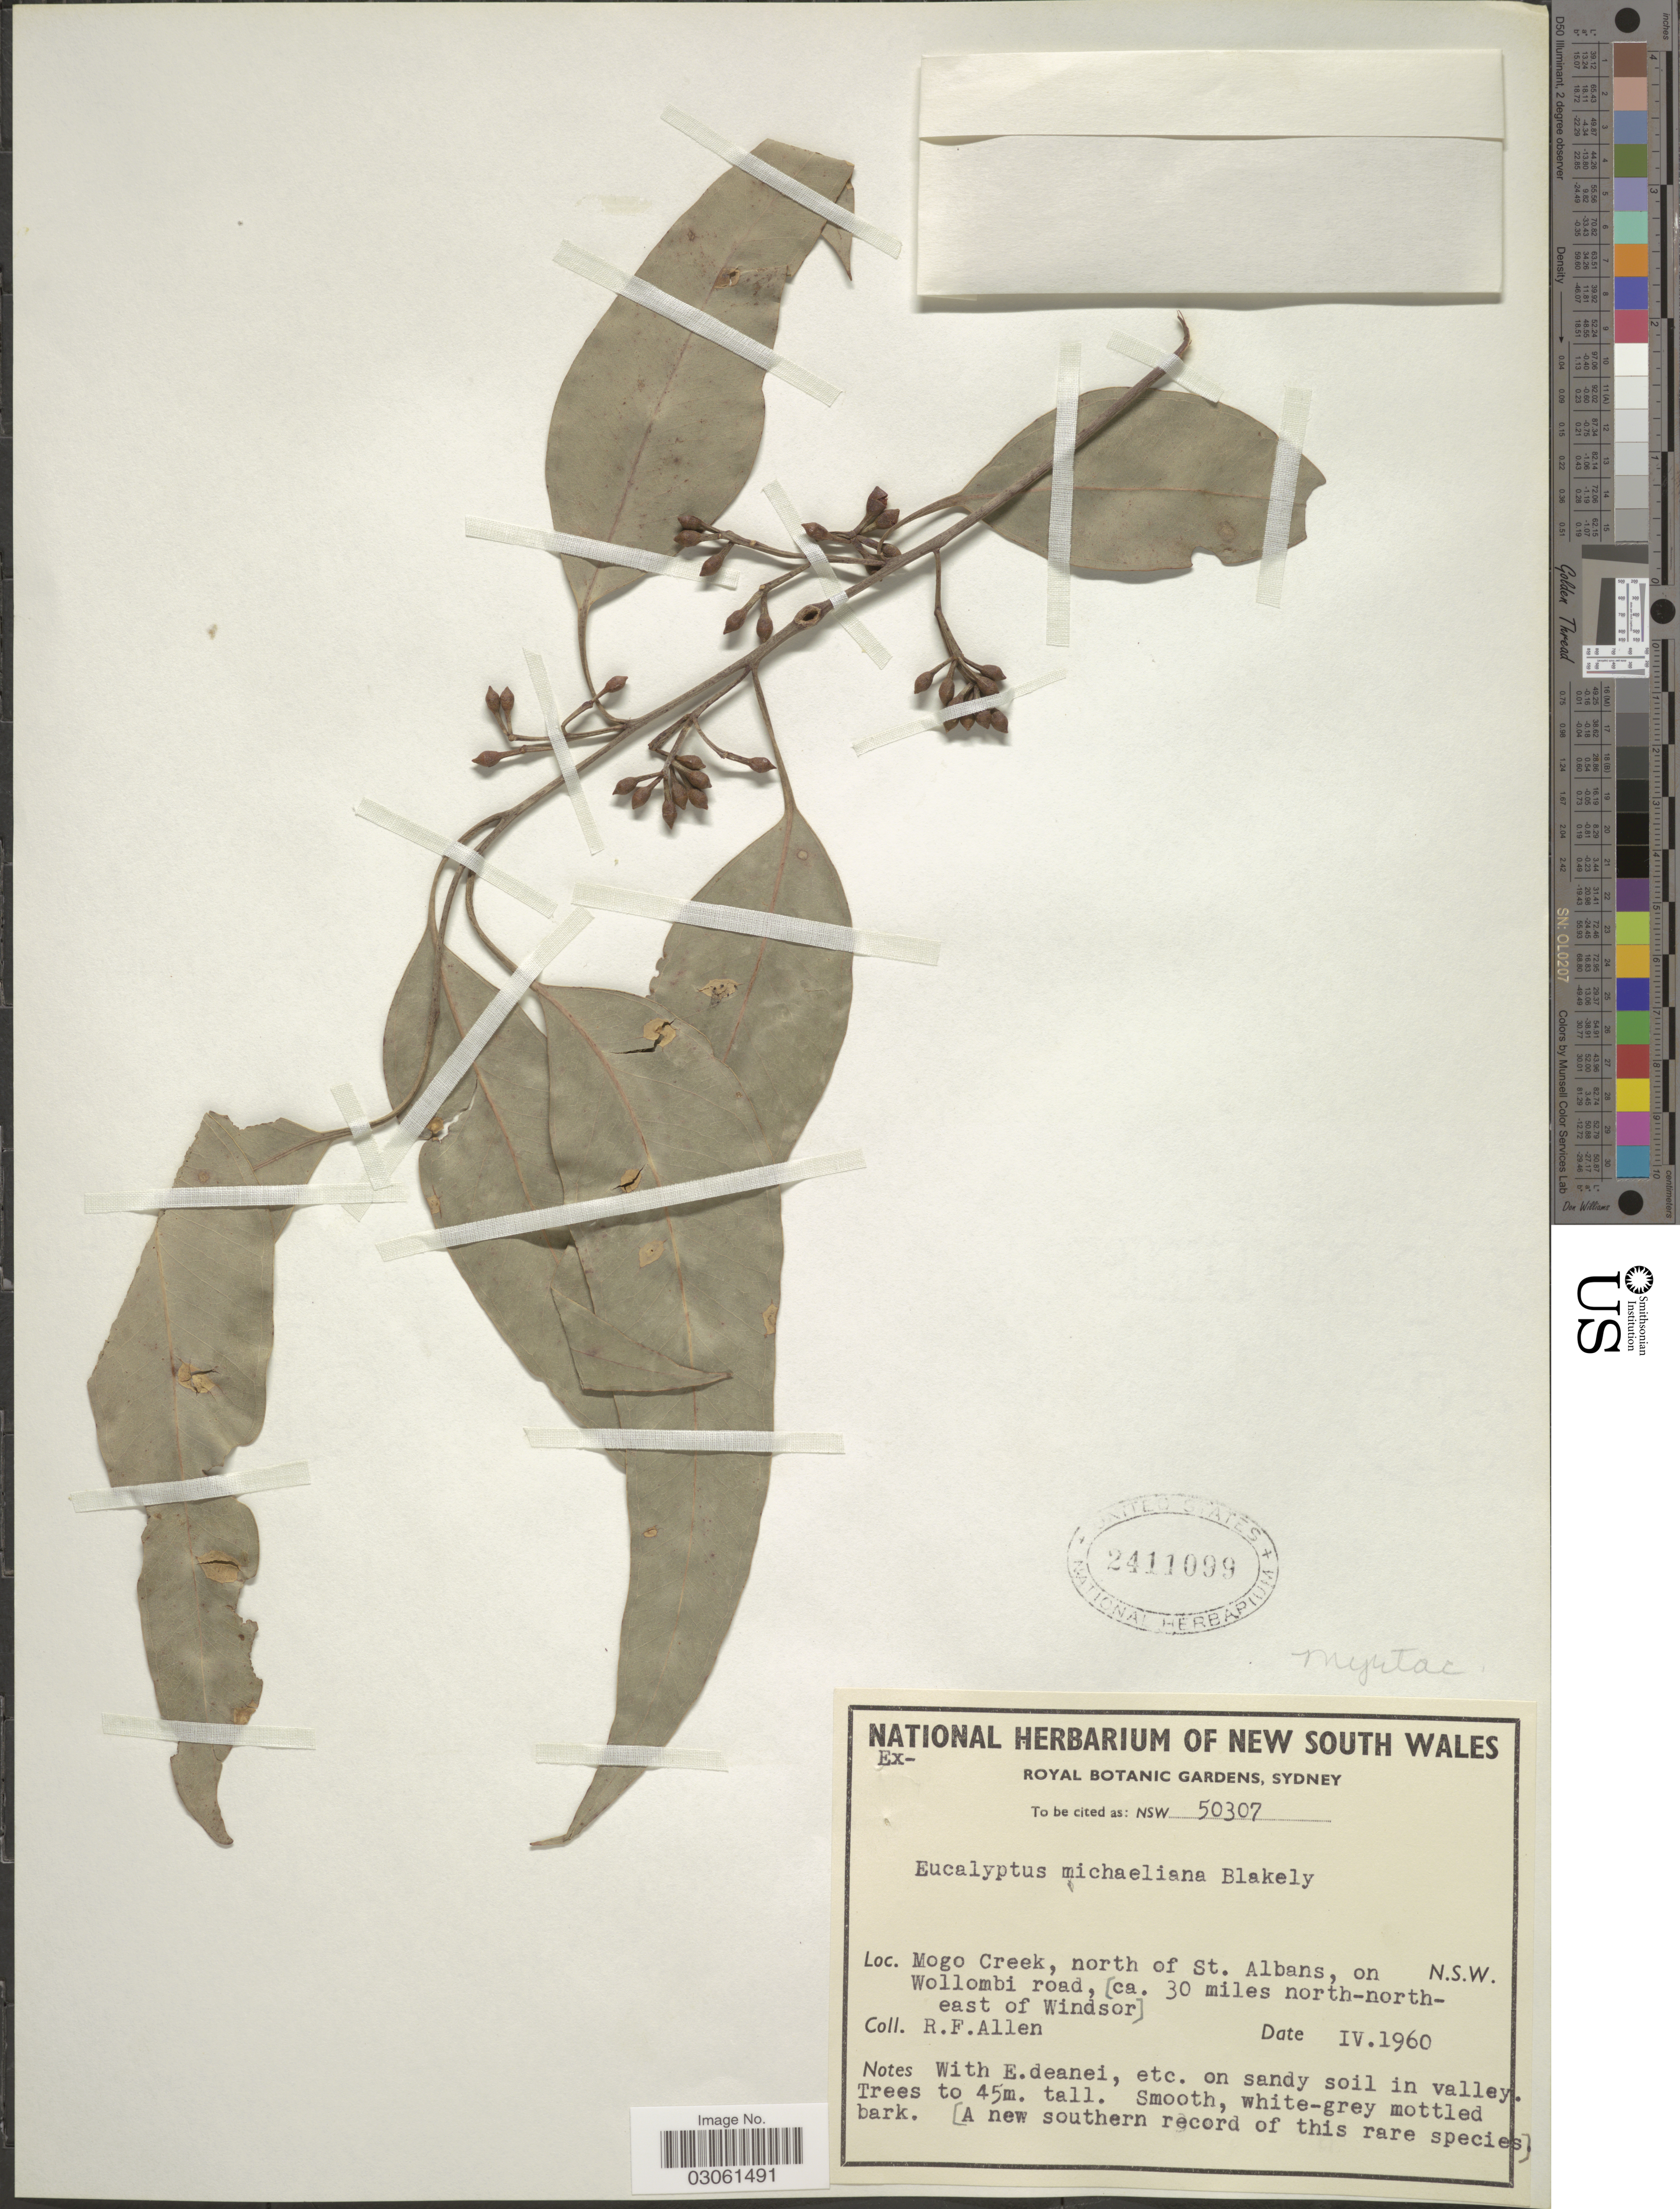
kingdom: Plantae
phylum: Tracheophyta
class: Magnoliopsida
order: Myrtales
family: Myrtaceae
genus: Eucalyptus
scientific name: Eucalyptus michaeliana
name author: Blakely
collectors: R. Allen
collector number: NSW50307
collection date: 1960-04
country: Australia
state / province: New South Wales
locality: Mogo Creek, north of St. Albans, on Wollombi road, [ca. 30 miles north-north-east of Windsor]. N. S. W.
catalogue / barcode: US 2411099